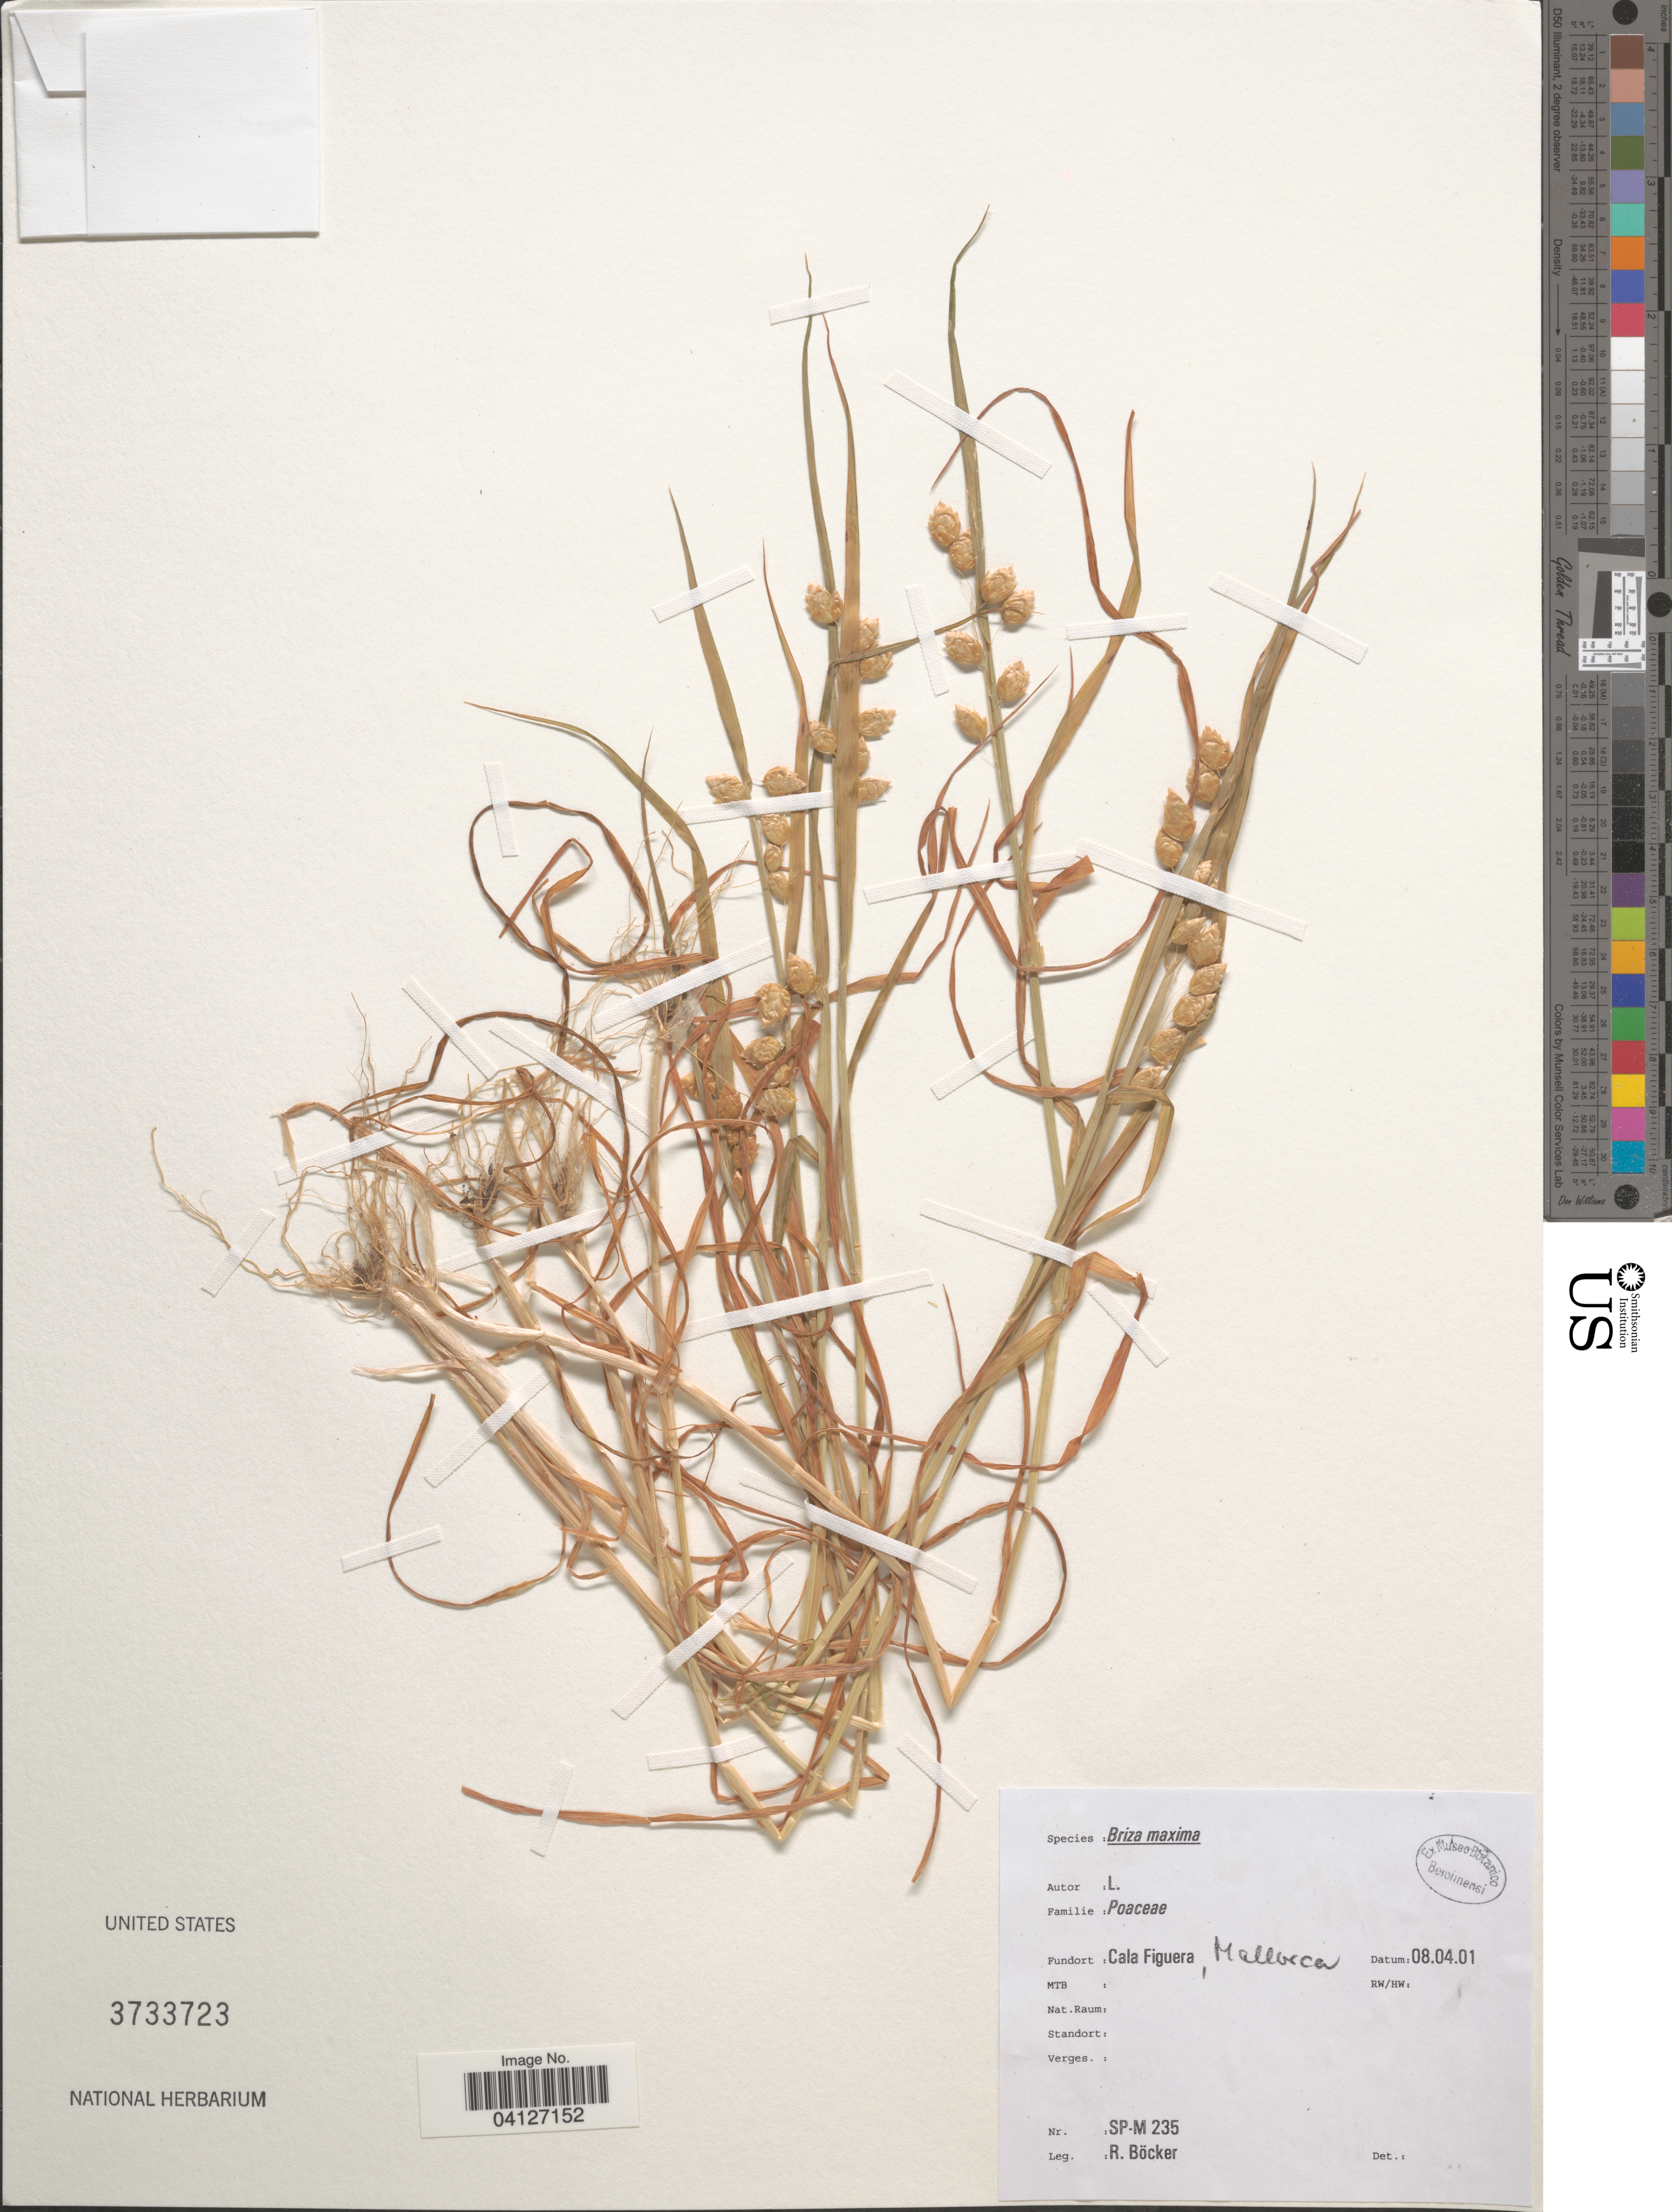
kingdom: Plantae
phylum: Tracheophyta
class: Liliopsida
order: Poales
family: Poaceae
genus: Briza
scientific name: Briza maxima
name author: L.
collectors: R. Böcker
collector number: Sp-M235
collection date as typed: Transcribed d/m/y: 8/4/1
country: Spain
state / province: Islas Baleares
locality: Cala Figuera, Mallorca.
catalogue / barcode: US 3733723